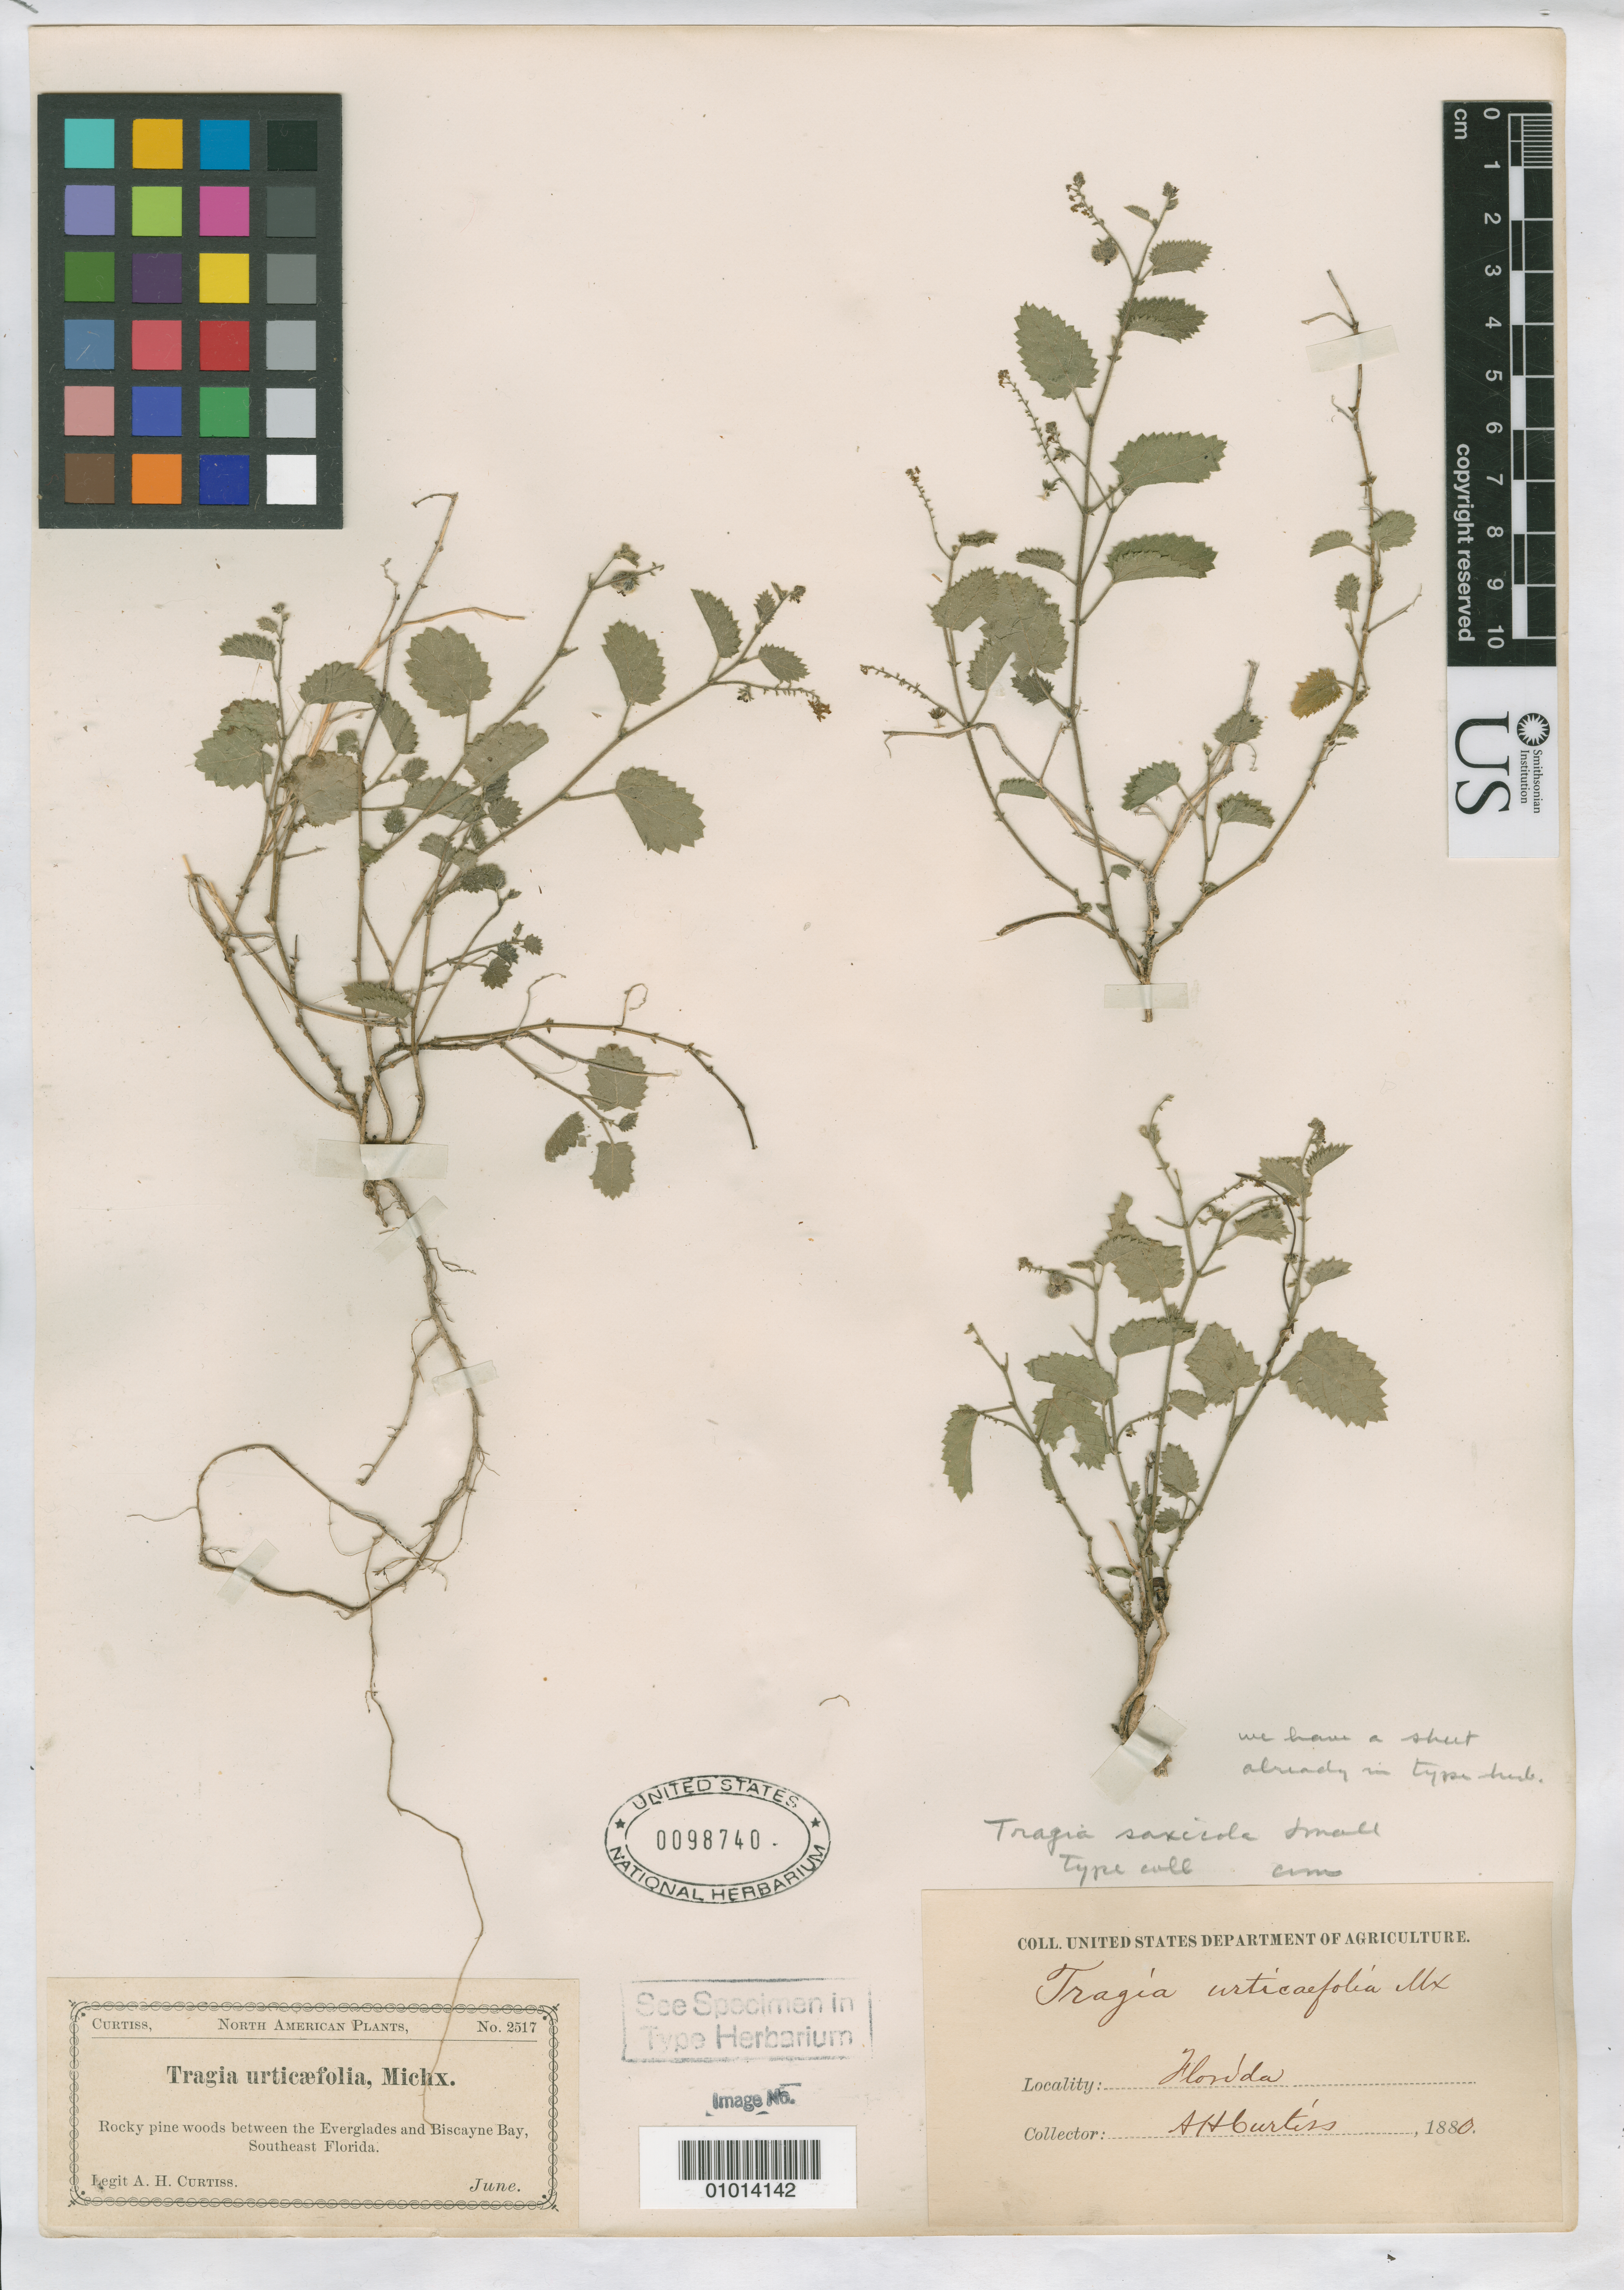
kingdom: Plantae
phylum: Tracheophyta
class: Magnoliopsida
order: Malpighiales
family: Euphorbiaceae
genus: Tragia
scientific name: Tragia saxicola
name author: Small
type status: Isotype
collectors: A. Curtis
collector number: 2517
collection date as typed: Jun 1880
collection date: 1880-06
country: United States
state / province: Florida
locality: Between Everglades and Biscayne Bay".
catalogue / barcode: US 98740